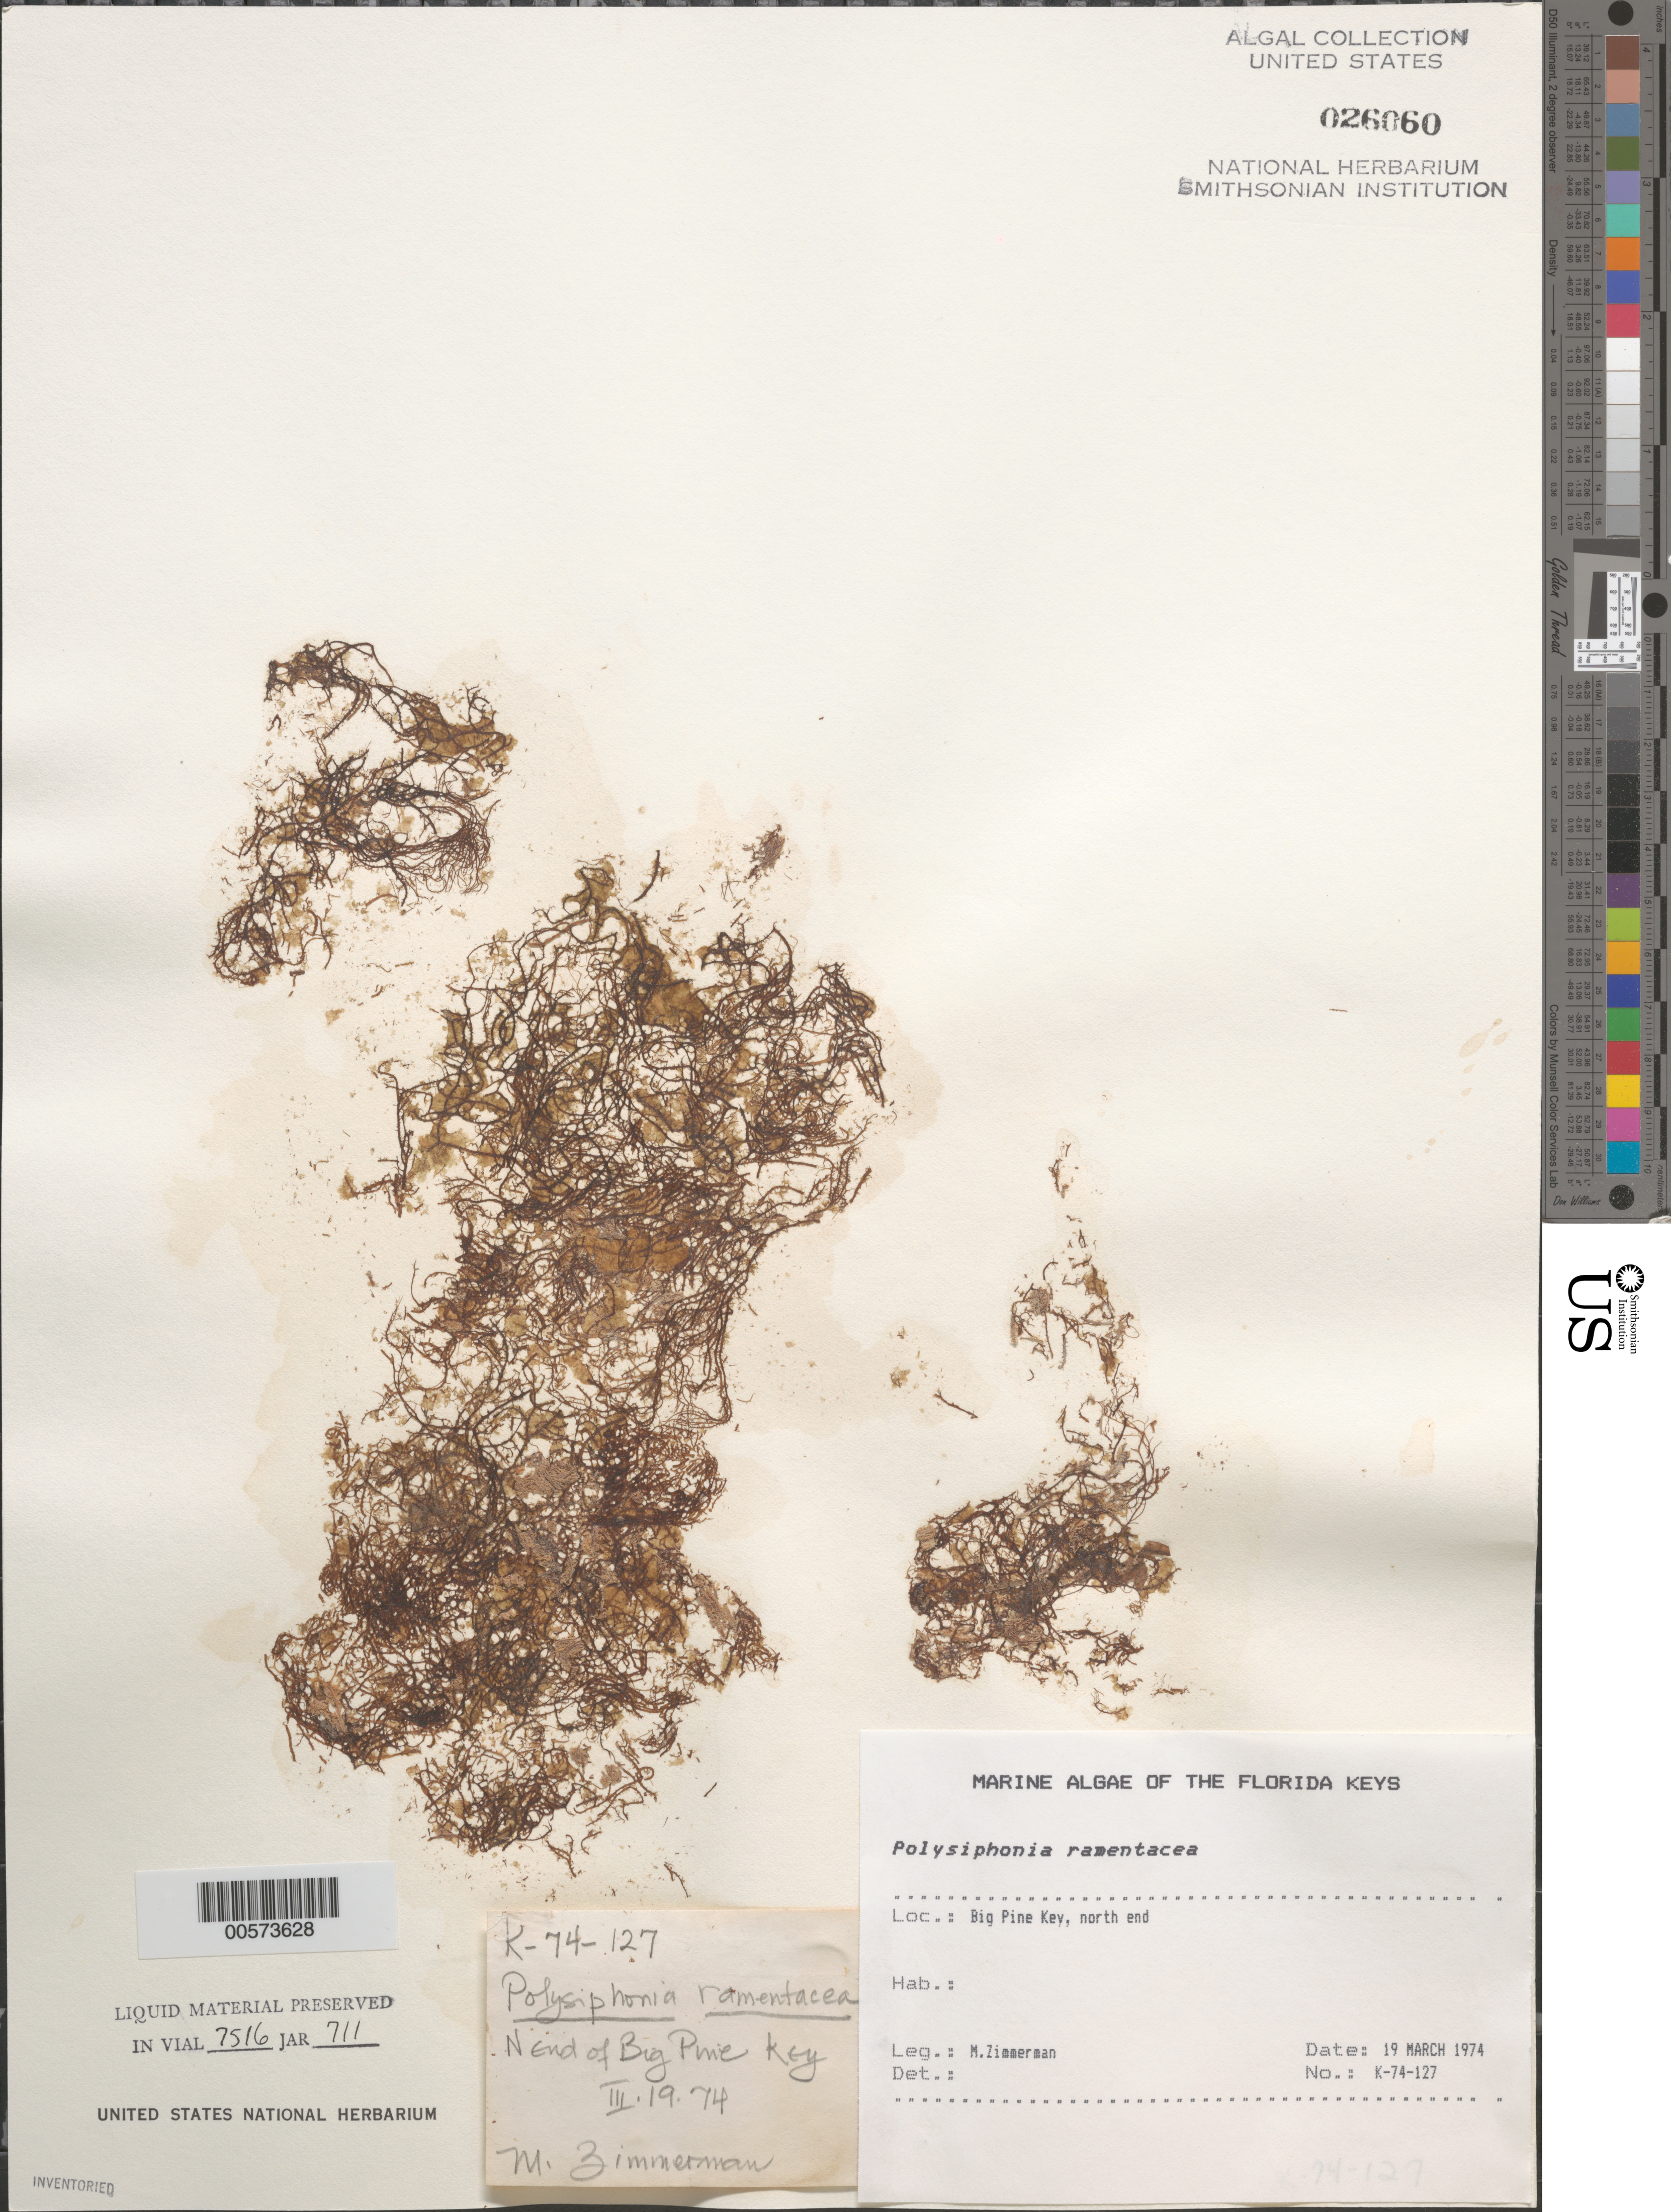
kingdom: Plantae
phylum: Rhodophyta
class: Florideophyceae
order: Ceramiales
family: Rhodomelaceae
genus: Polysiphonia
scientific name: Polysiphonia ramentacea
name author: Harv.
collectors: M. Zimmerman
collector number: K-74-127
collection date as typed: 19 Mar 1974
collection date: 1974-03-19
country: United States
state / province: Florida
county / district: Monroe County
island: Big Pine Key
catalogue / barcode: US 26060